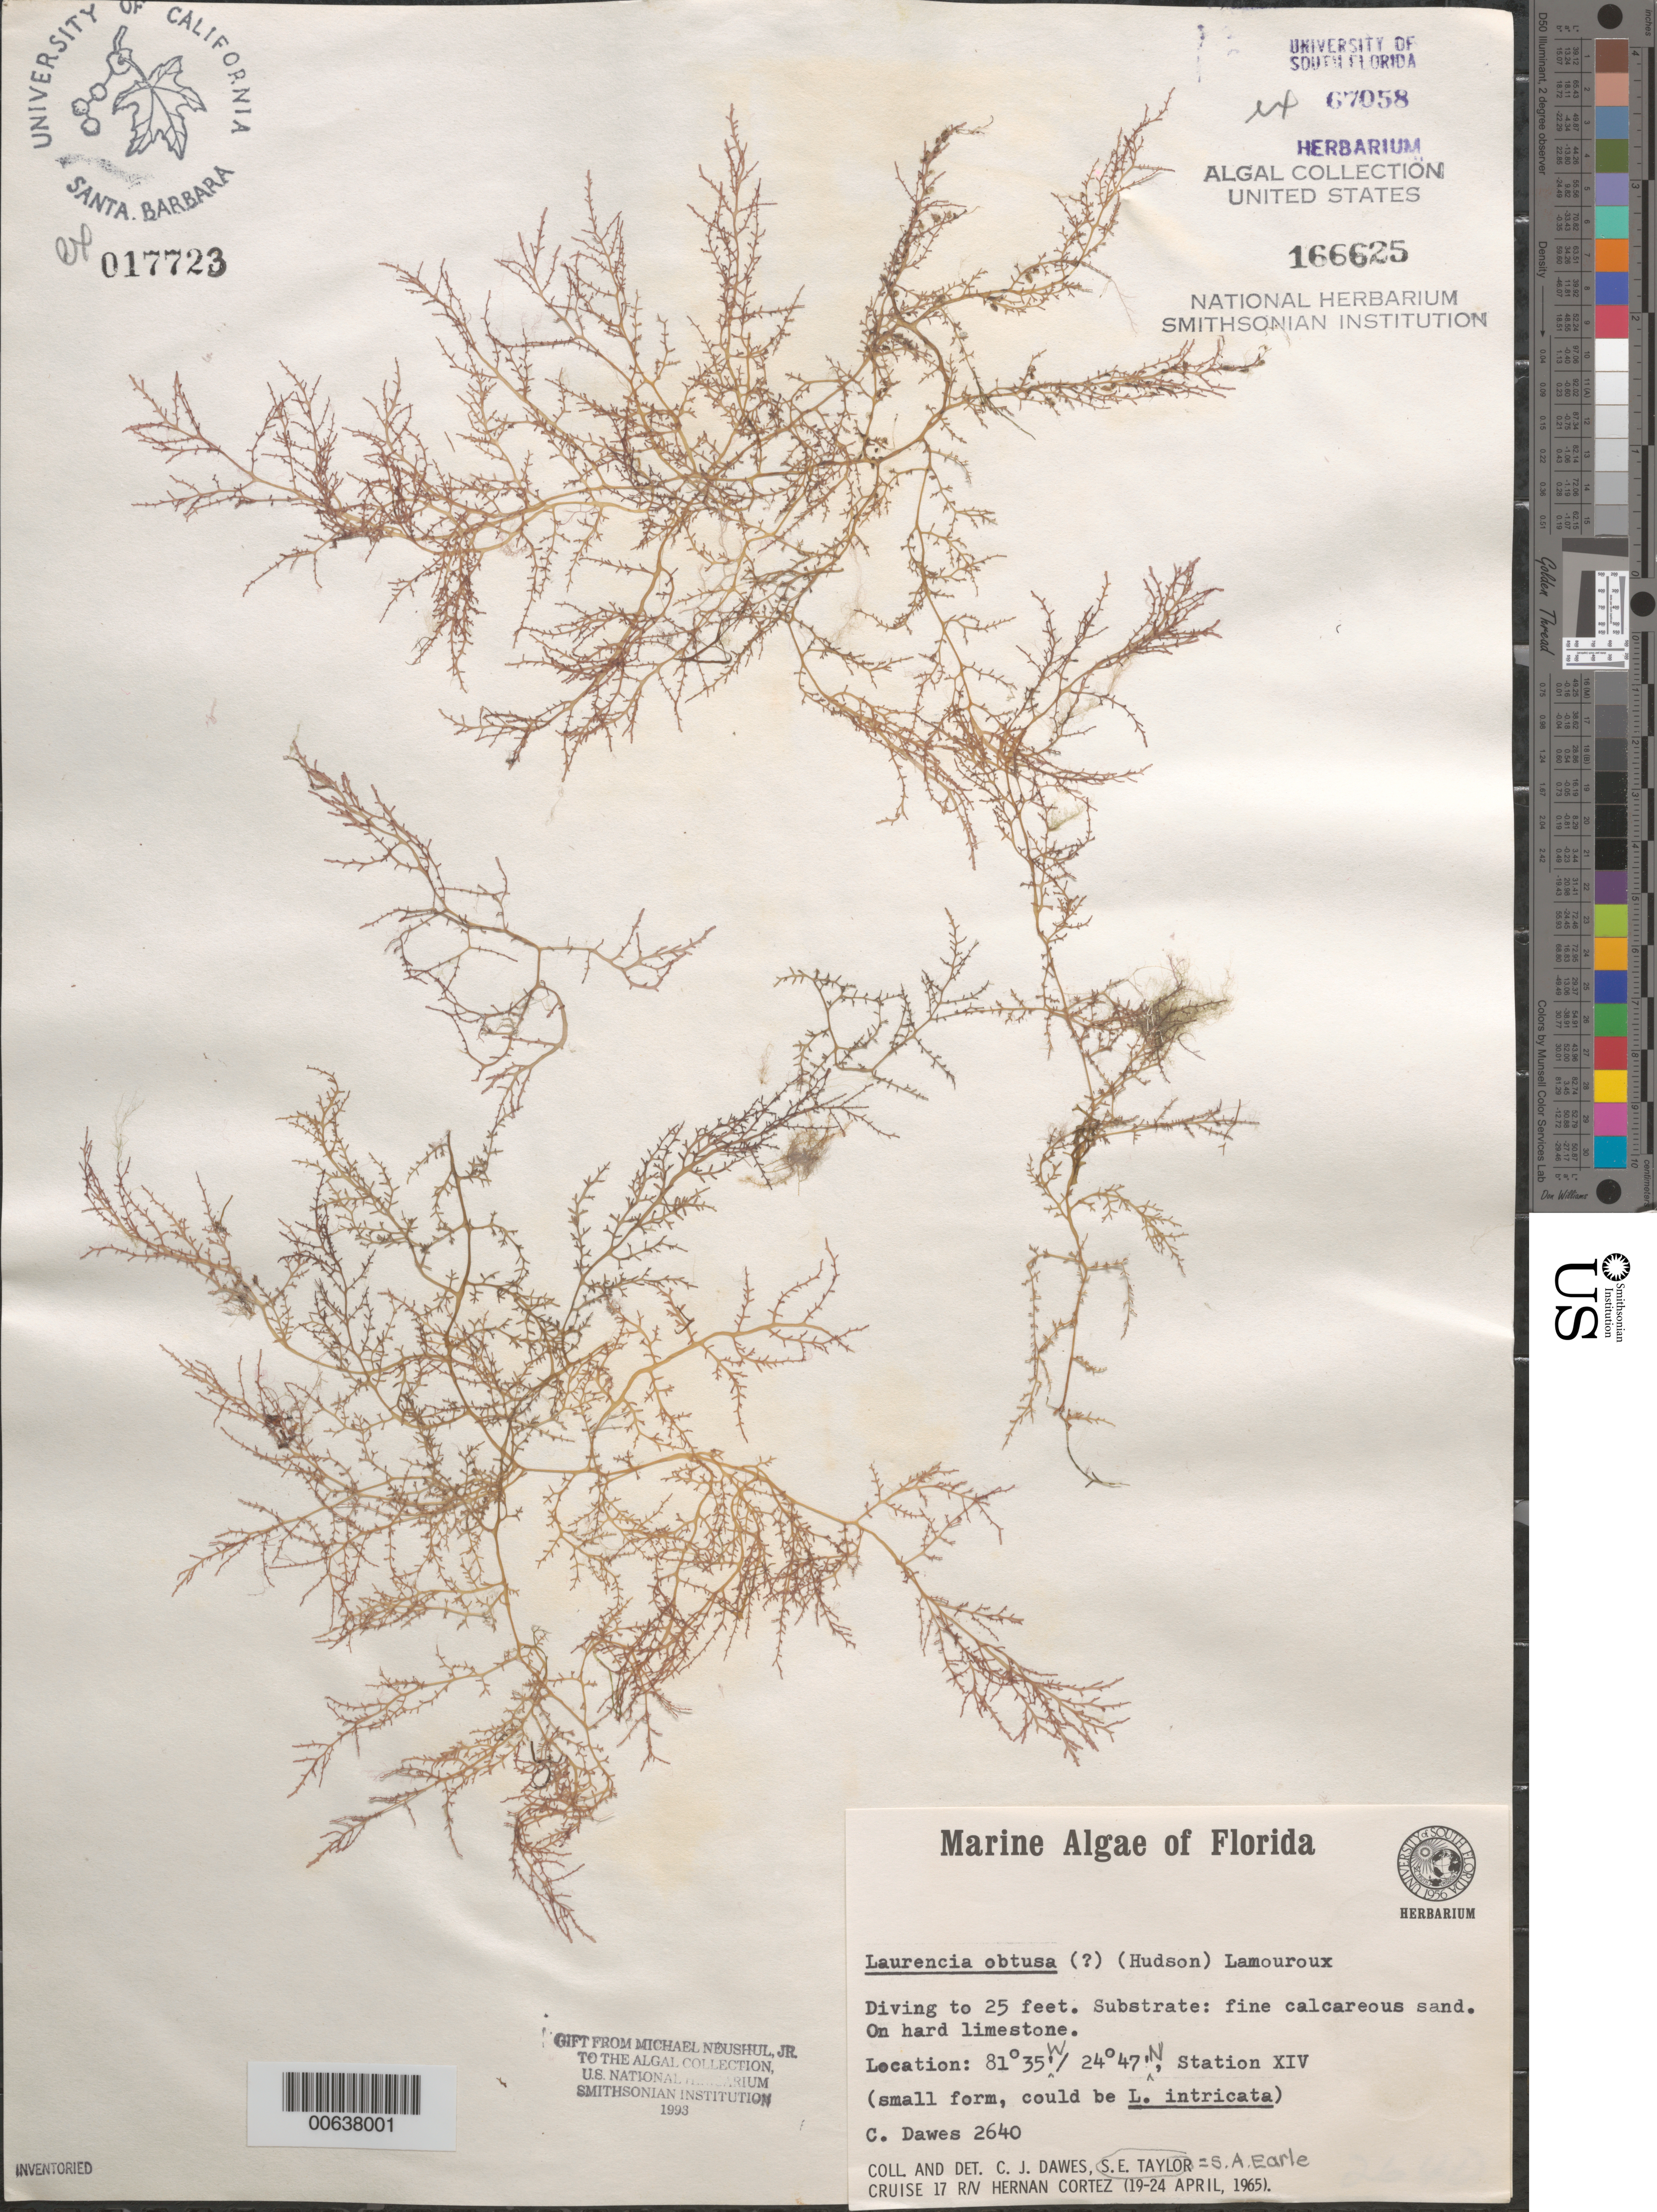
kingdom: Plantae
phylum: Rhodophyta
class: Florideophyceae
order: Ceramiales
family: Rhodomelaceae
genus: Laurencia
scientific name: Laurencia obtusa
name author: (Huds.) J.V.Lamouroux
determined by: Dawes, C. J.; Earle, S. A.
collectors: C. Dawes & S. A. Earle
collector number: CJD 2640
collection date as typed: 19 Apr 1965 to 24 Apr 1965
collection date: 1965-04-19/1965-04-24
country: United States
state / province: Florida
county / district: Monroe County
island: Florida Keys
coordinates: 24 47' N, 81 35' W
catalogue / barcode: US 166625